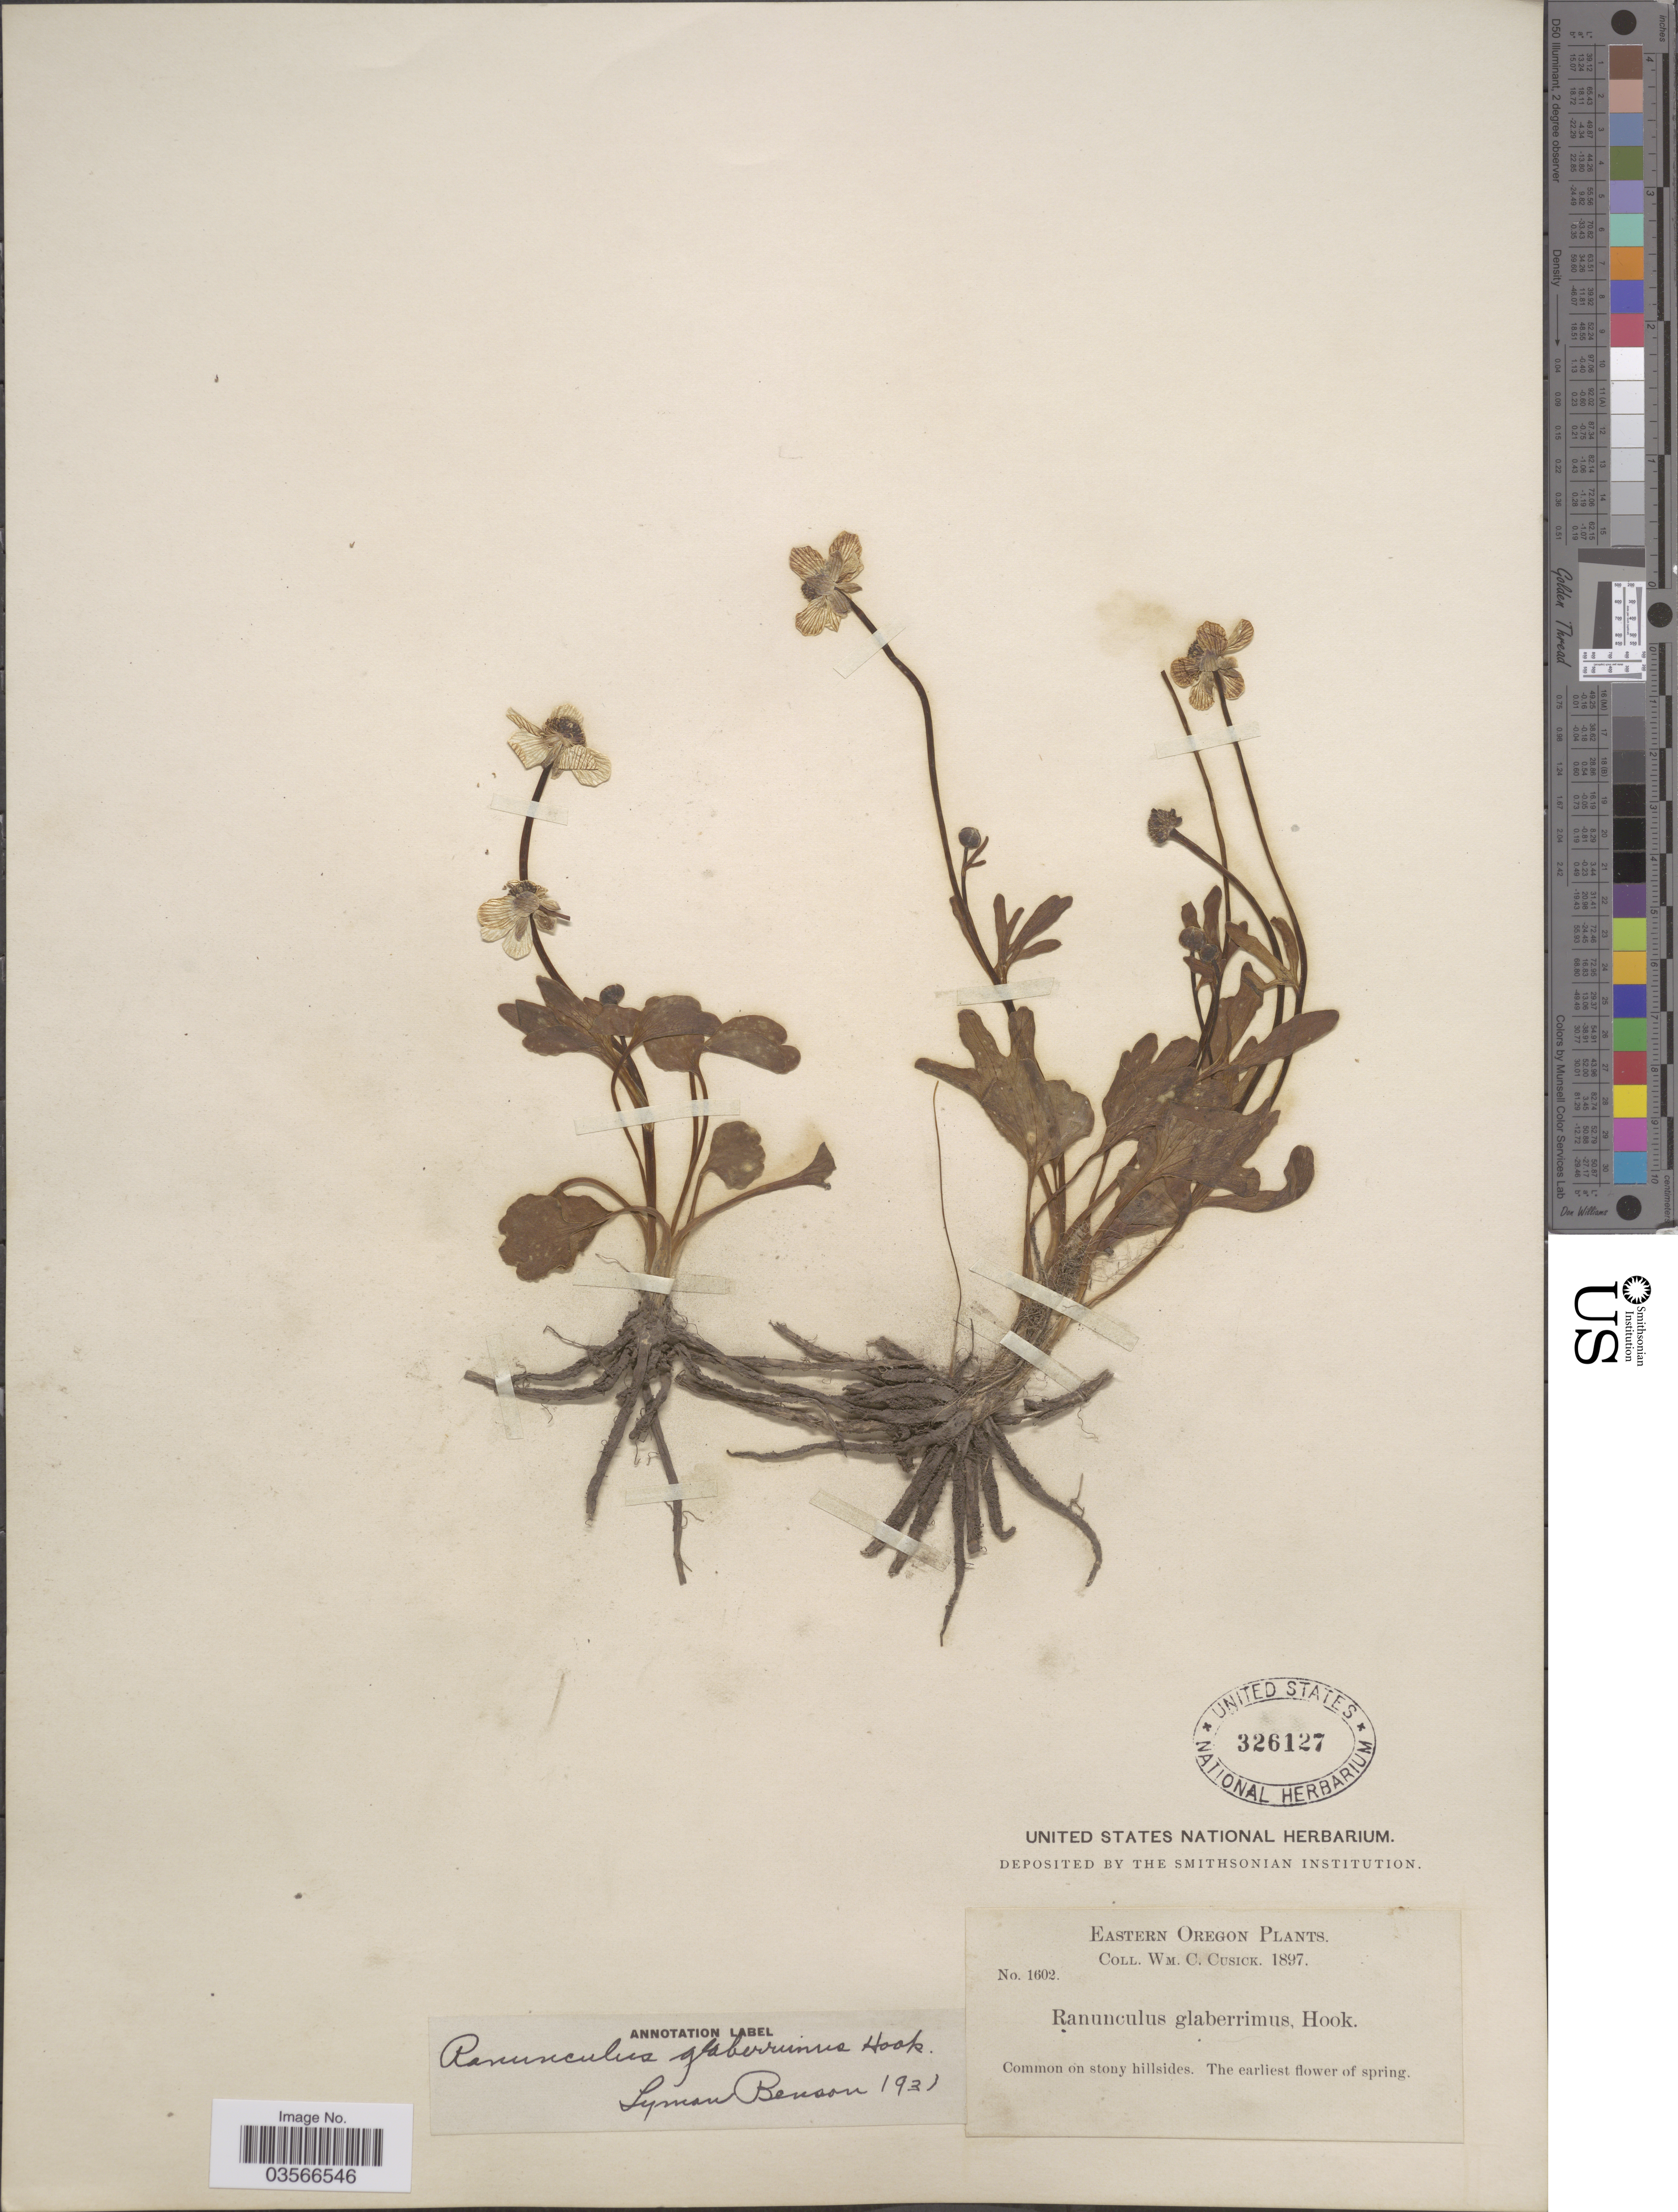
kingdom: Plantae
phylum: Tracheophyta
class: Magnoliopsida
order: Ranunculales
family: Ranunculaceae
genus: Ranunculus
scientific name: Ranunculus glaberrimus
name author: Hook.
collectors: W. C. Cusick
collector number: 1602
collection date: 1897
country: United States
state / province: Oregon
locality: Eastern Oregon.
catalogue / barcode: US 326127